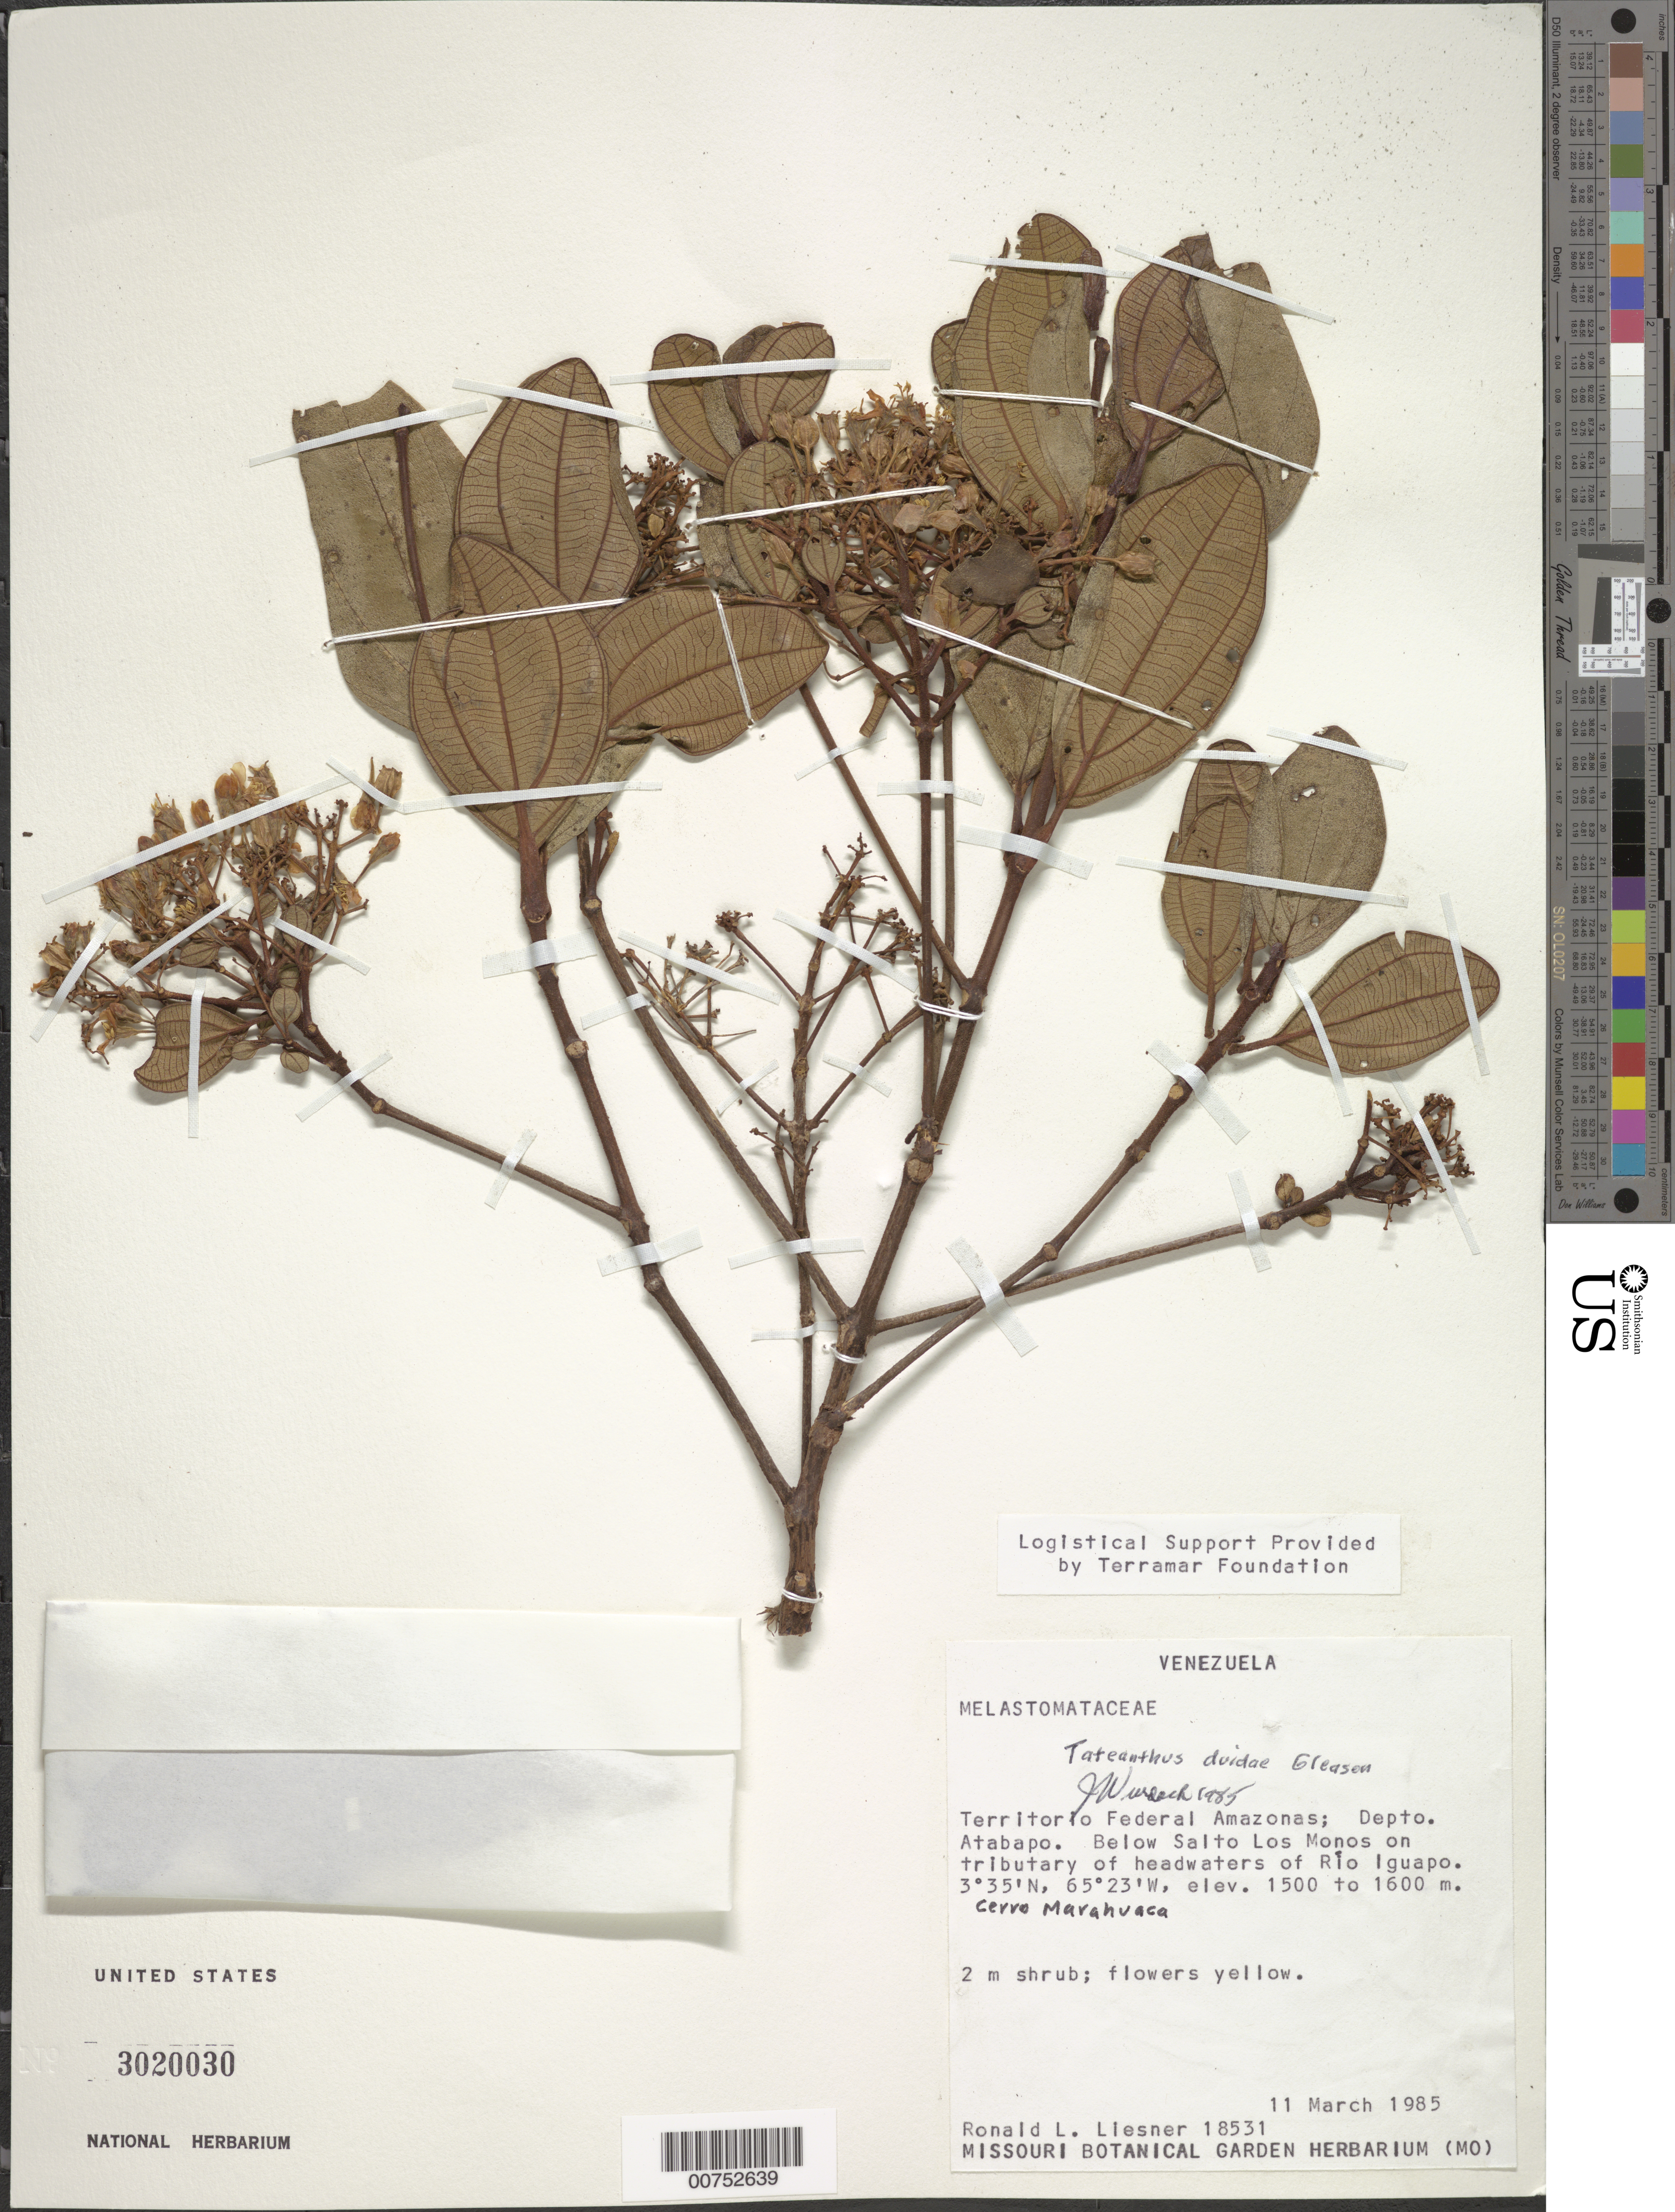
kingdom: Plantae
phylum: Tracheophyta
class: Magnoliopsida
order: Myrtales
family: Melastomataceae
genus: Tateanthus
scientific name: Tateanthus duidae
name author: Gleason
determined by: Wurdack, John J., (US), US (UNITED STATES)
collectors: R. L. Liesner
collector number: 18531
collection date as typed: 11-Mar-85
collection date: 1985-03-11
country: Venezuela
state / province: Amazonas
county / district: Atabapo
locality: Río Iguapo, below Salto Los Monos on tributary of headwaters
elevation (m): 1500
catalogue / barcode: US 3020030